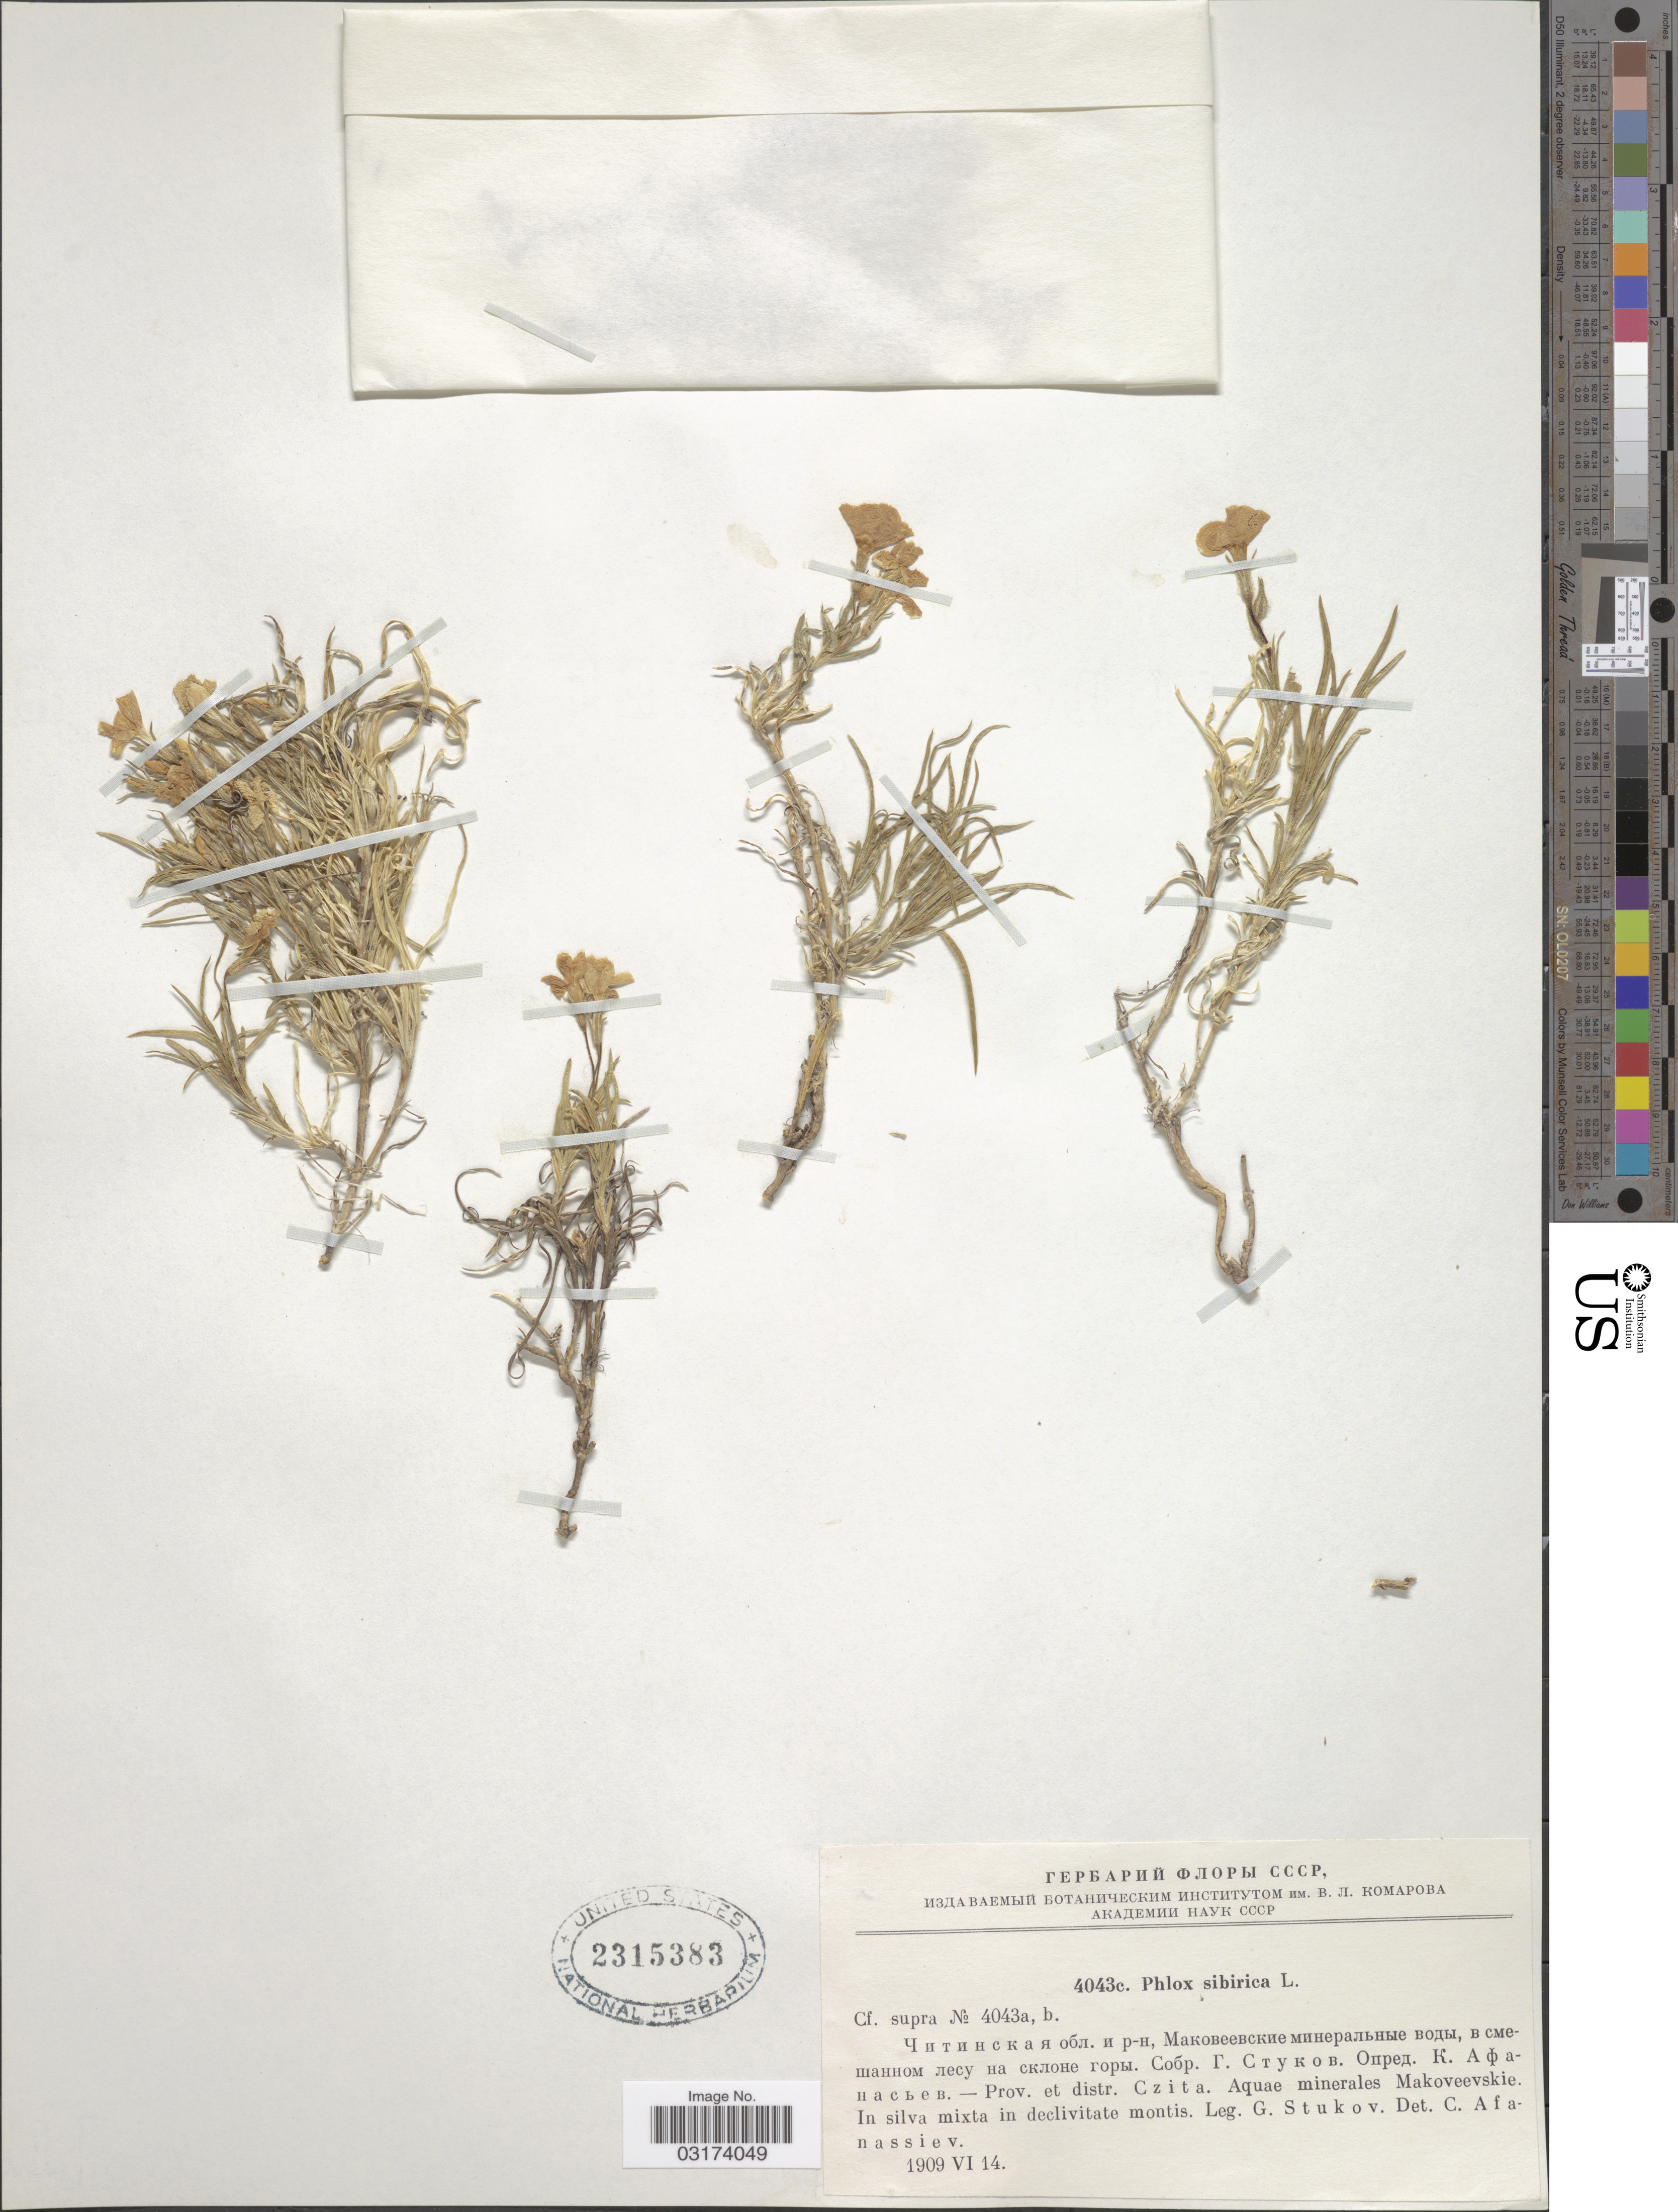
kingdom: Plantae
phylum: Tracheophyta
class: Magnoliopsida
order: Ericales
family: Polemoniaceae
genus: Phlox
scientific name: Phlox sibirica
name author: L.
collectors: G. Stukov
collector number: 4043c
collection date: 1909-06-14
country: Russian Federation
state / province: Zabaykalsky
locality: Prov. et distr. Czita. Aquae minerales Makoveevskie. In silva mixta in declivitate montis.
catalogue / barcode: US 2315383